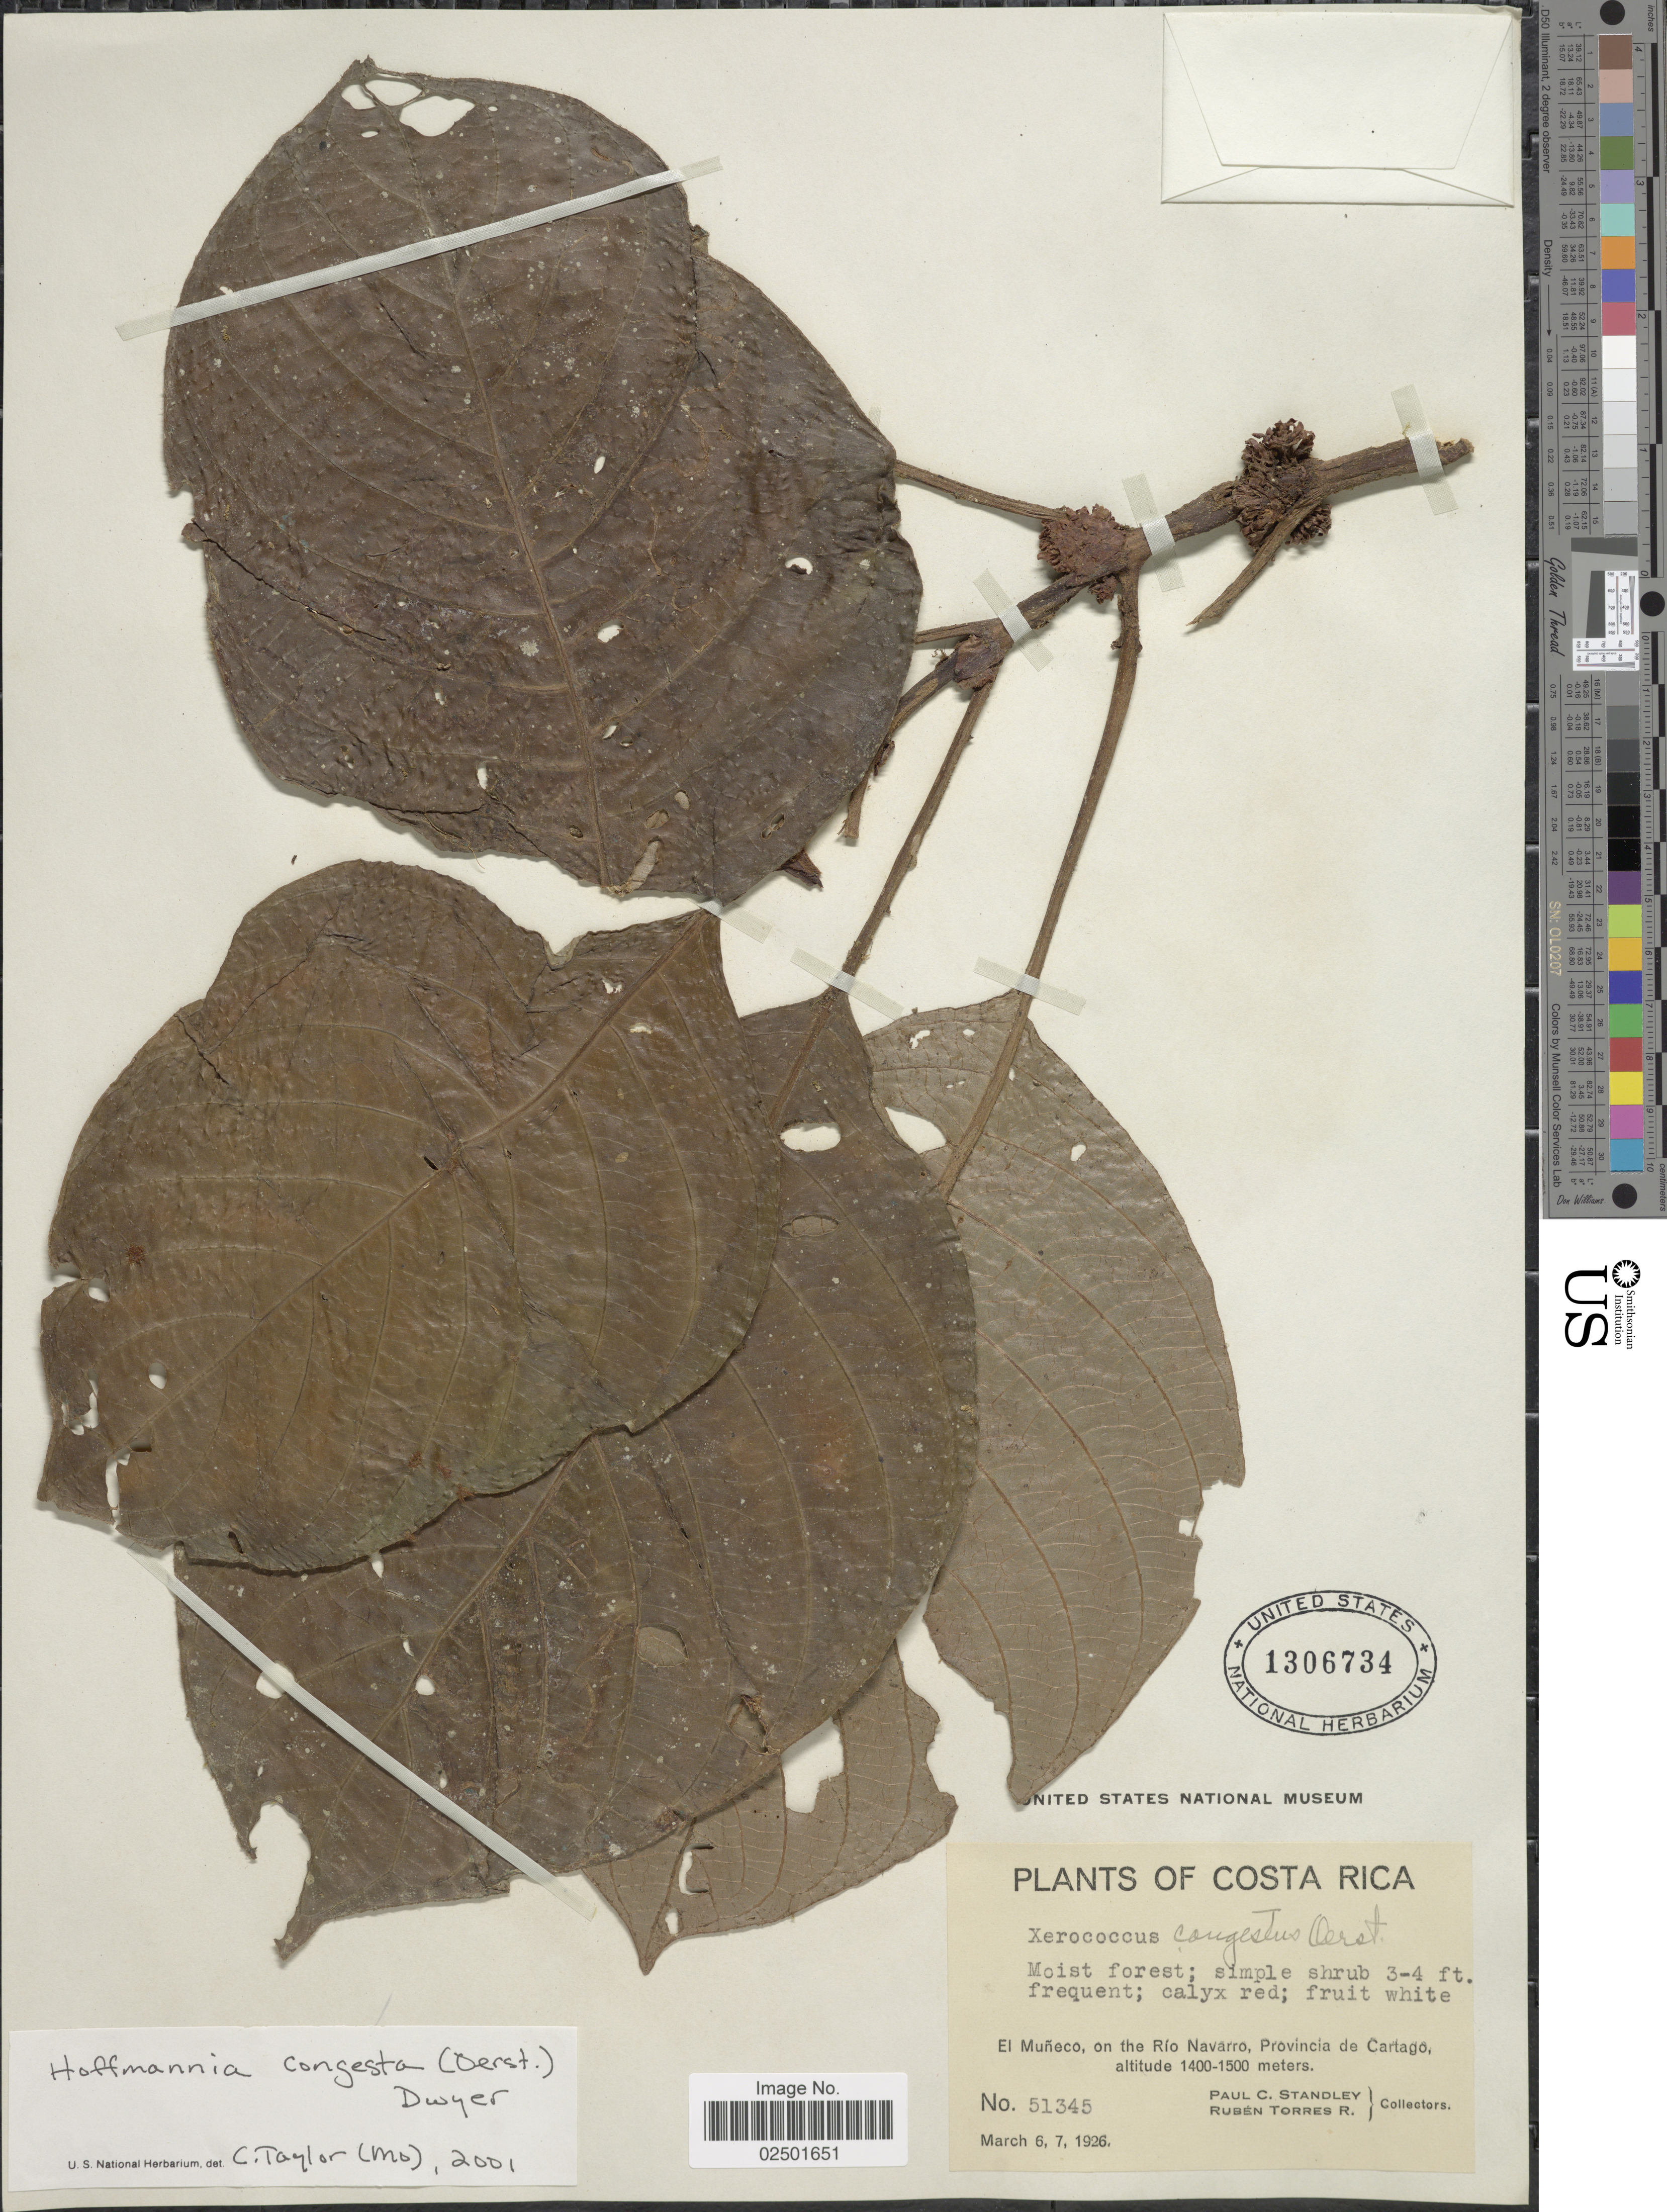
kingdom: Plantae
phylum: Tracheophyta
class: Magnoliopsida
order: Gentianales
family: Rubiaceae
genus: Hoffmannia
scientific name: Hoffmannia congesta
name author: (Oerst.) Dwyer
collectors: P. C. Standley & R. Torres Rojas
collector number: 51345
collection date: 1926-03-06/1926-03-07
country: Costa Rica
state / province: Cartago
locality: El Muñeco, on the Río Navarro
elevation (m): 1400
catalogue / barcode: US 1306734